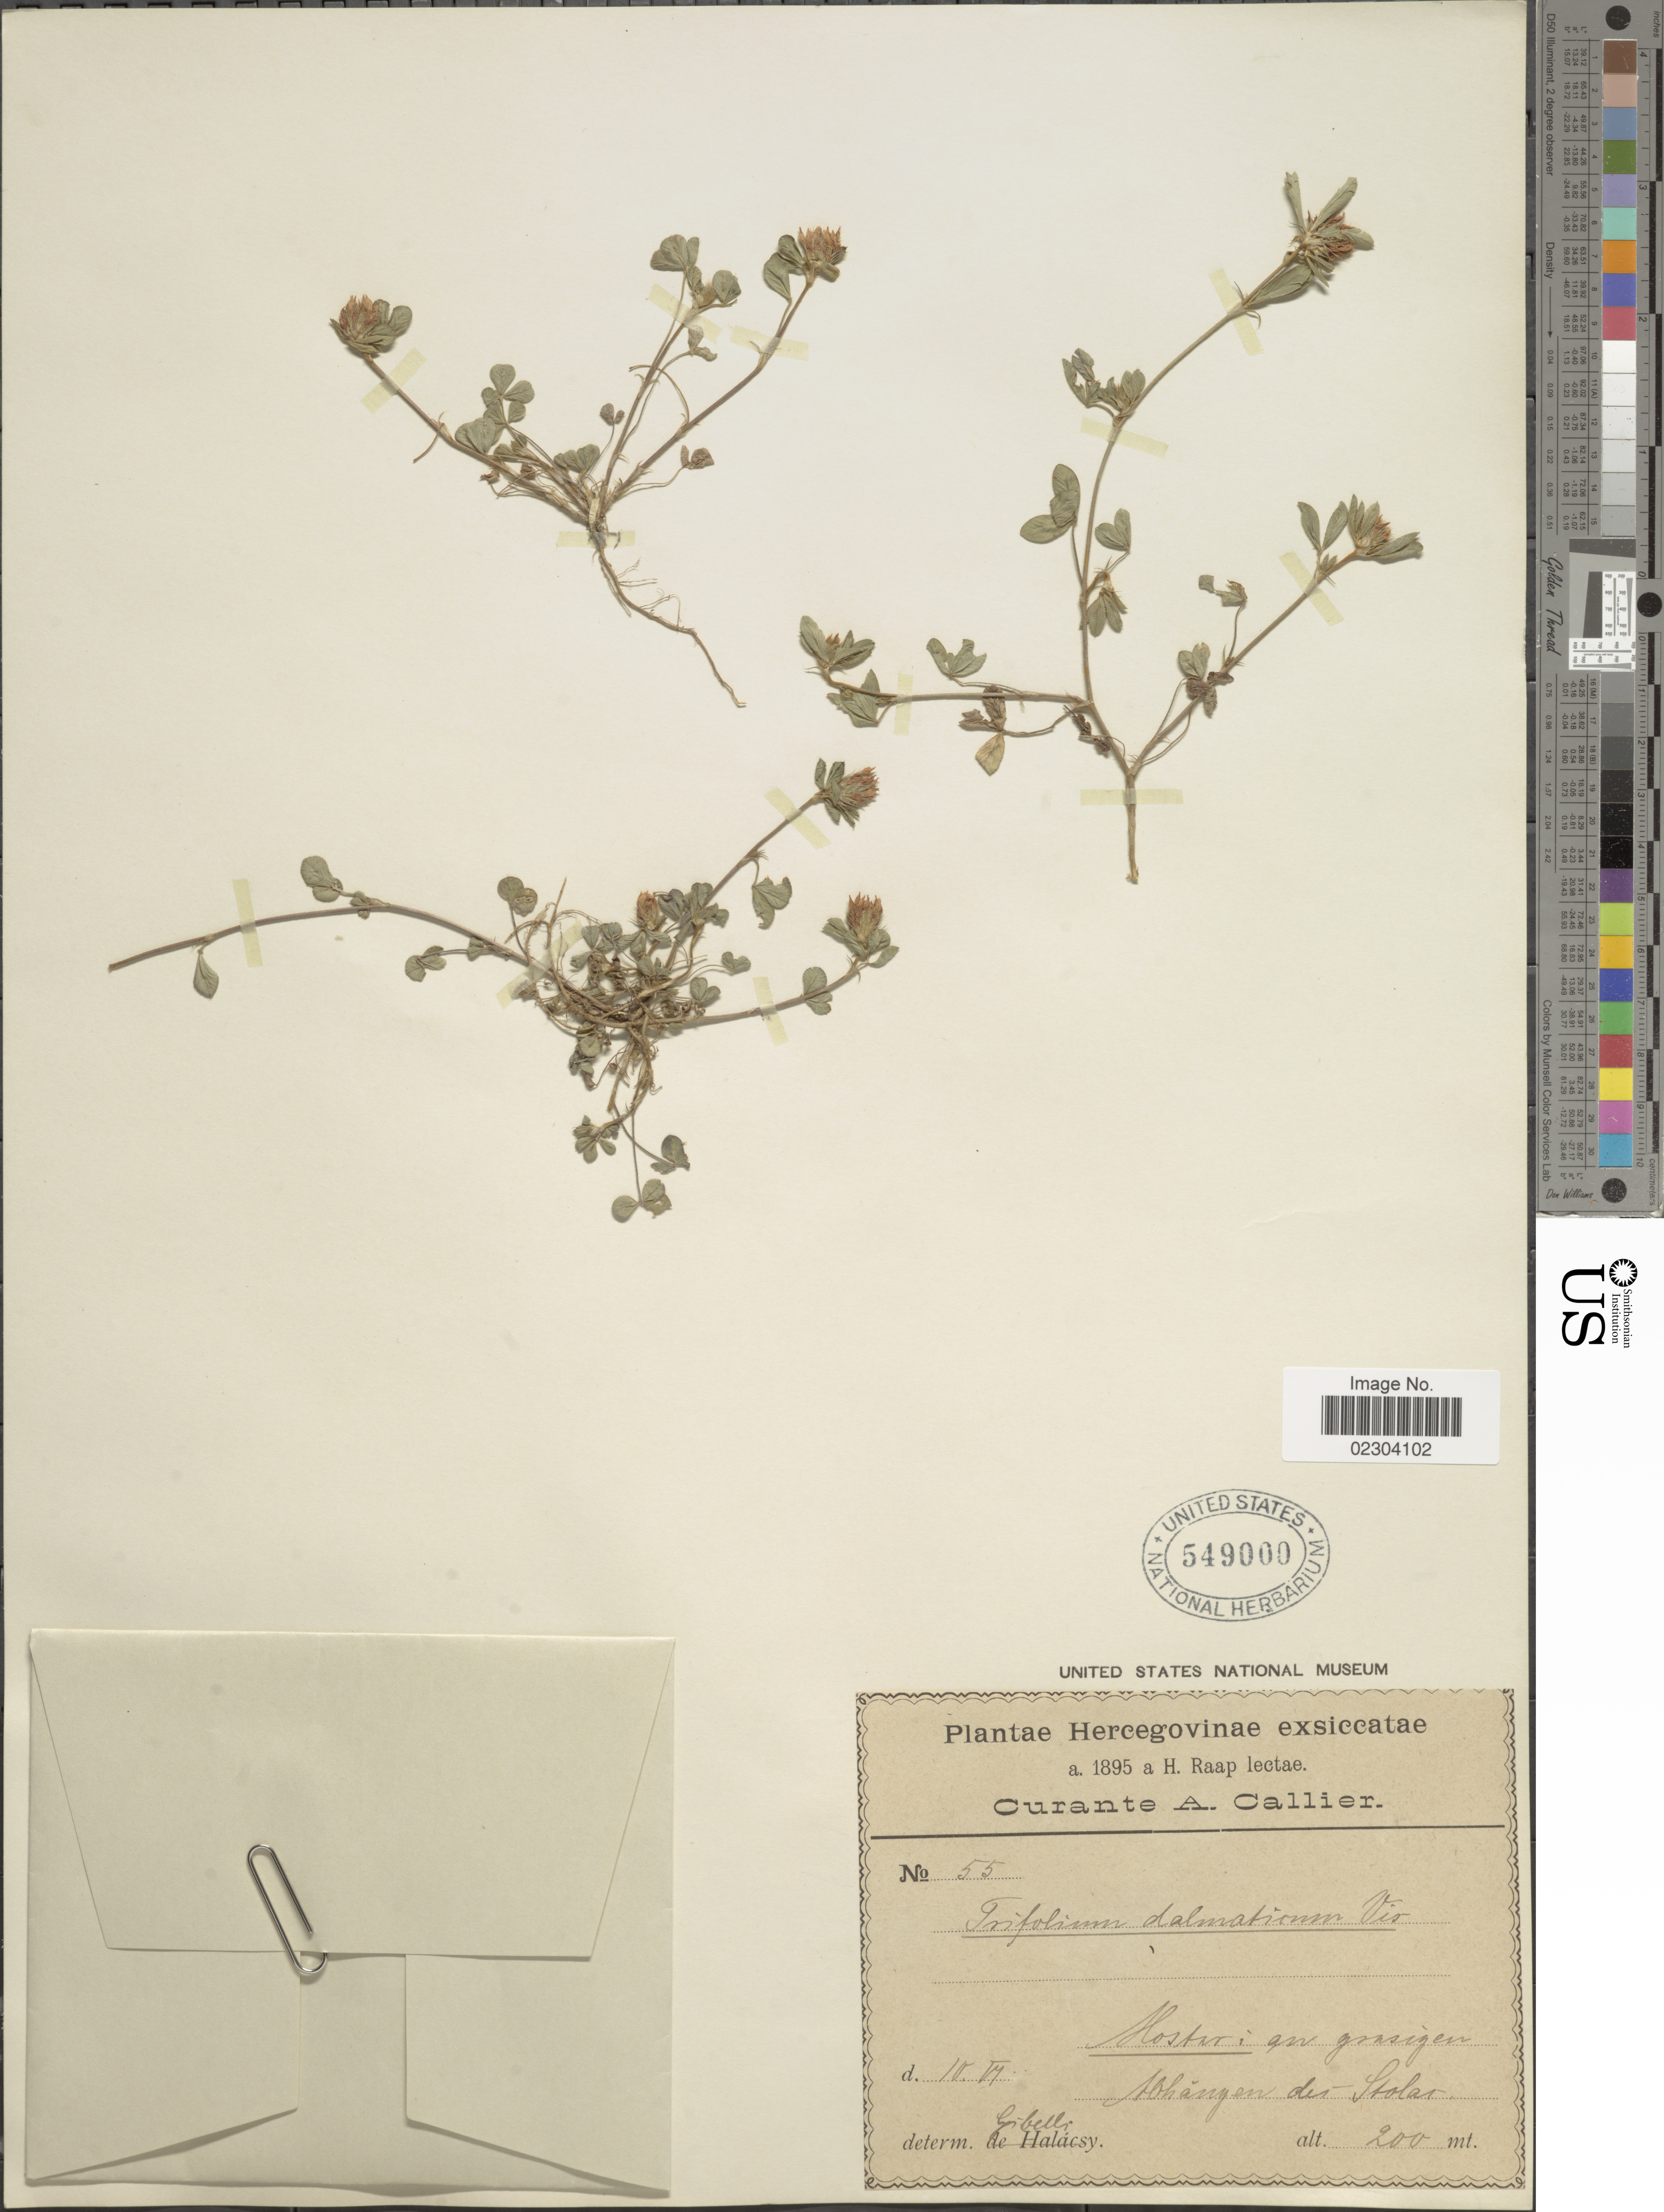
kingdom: Plantae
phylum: Tracheophyta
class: Magnoliopsida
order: Fabales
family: Fabaceae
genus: Trifolium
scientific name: Trifolium dalmaticum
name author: Vis.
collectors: H. Raap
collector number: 55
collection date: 1895-06-10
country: Bosnia and Herzegovina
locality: Hosteri: an grasigen Abhangen du Stolar [interpreted]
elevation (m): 200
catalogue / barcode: US 549000